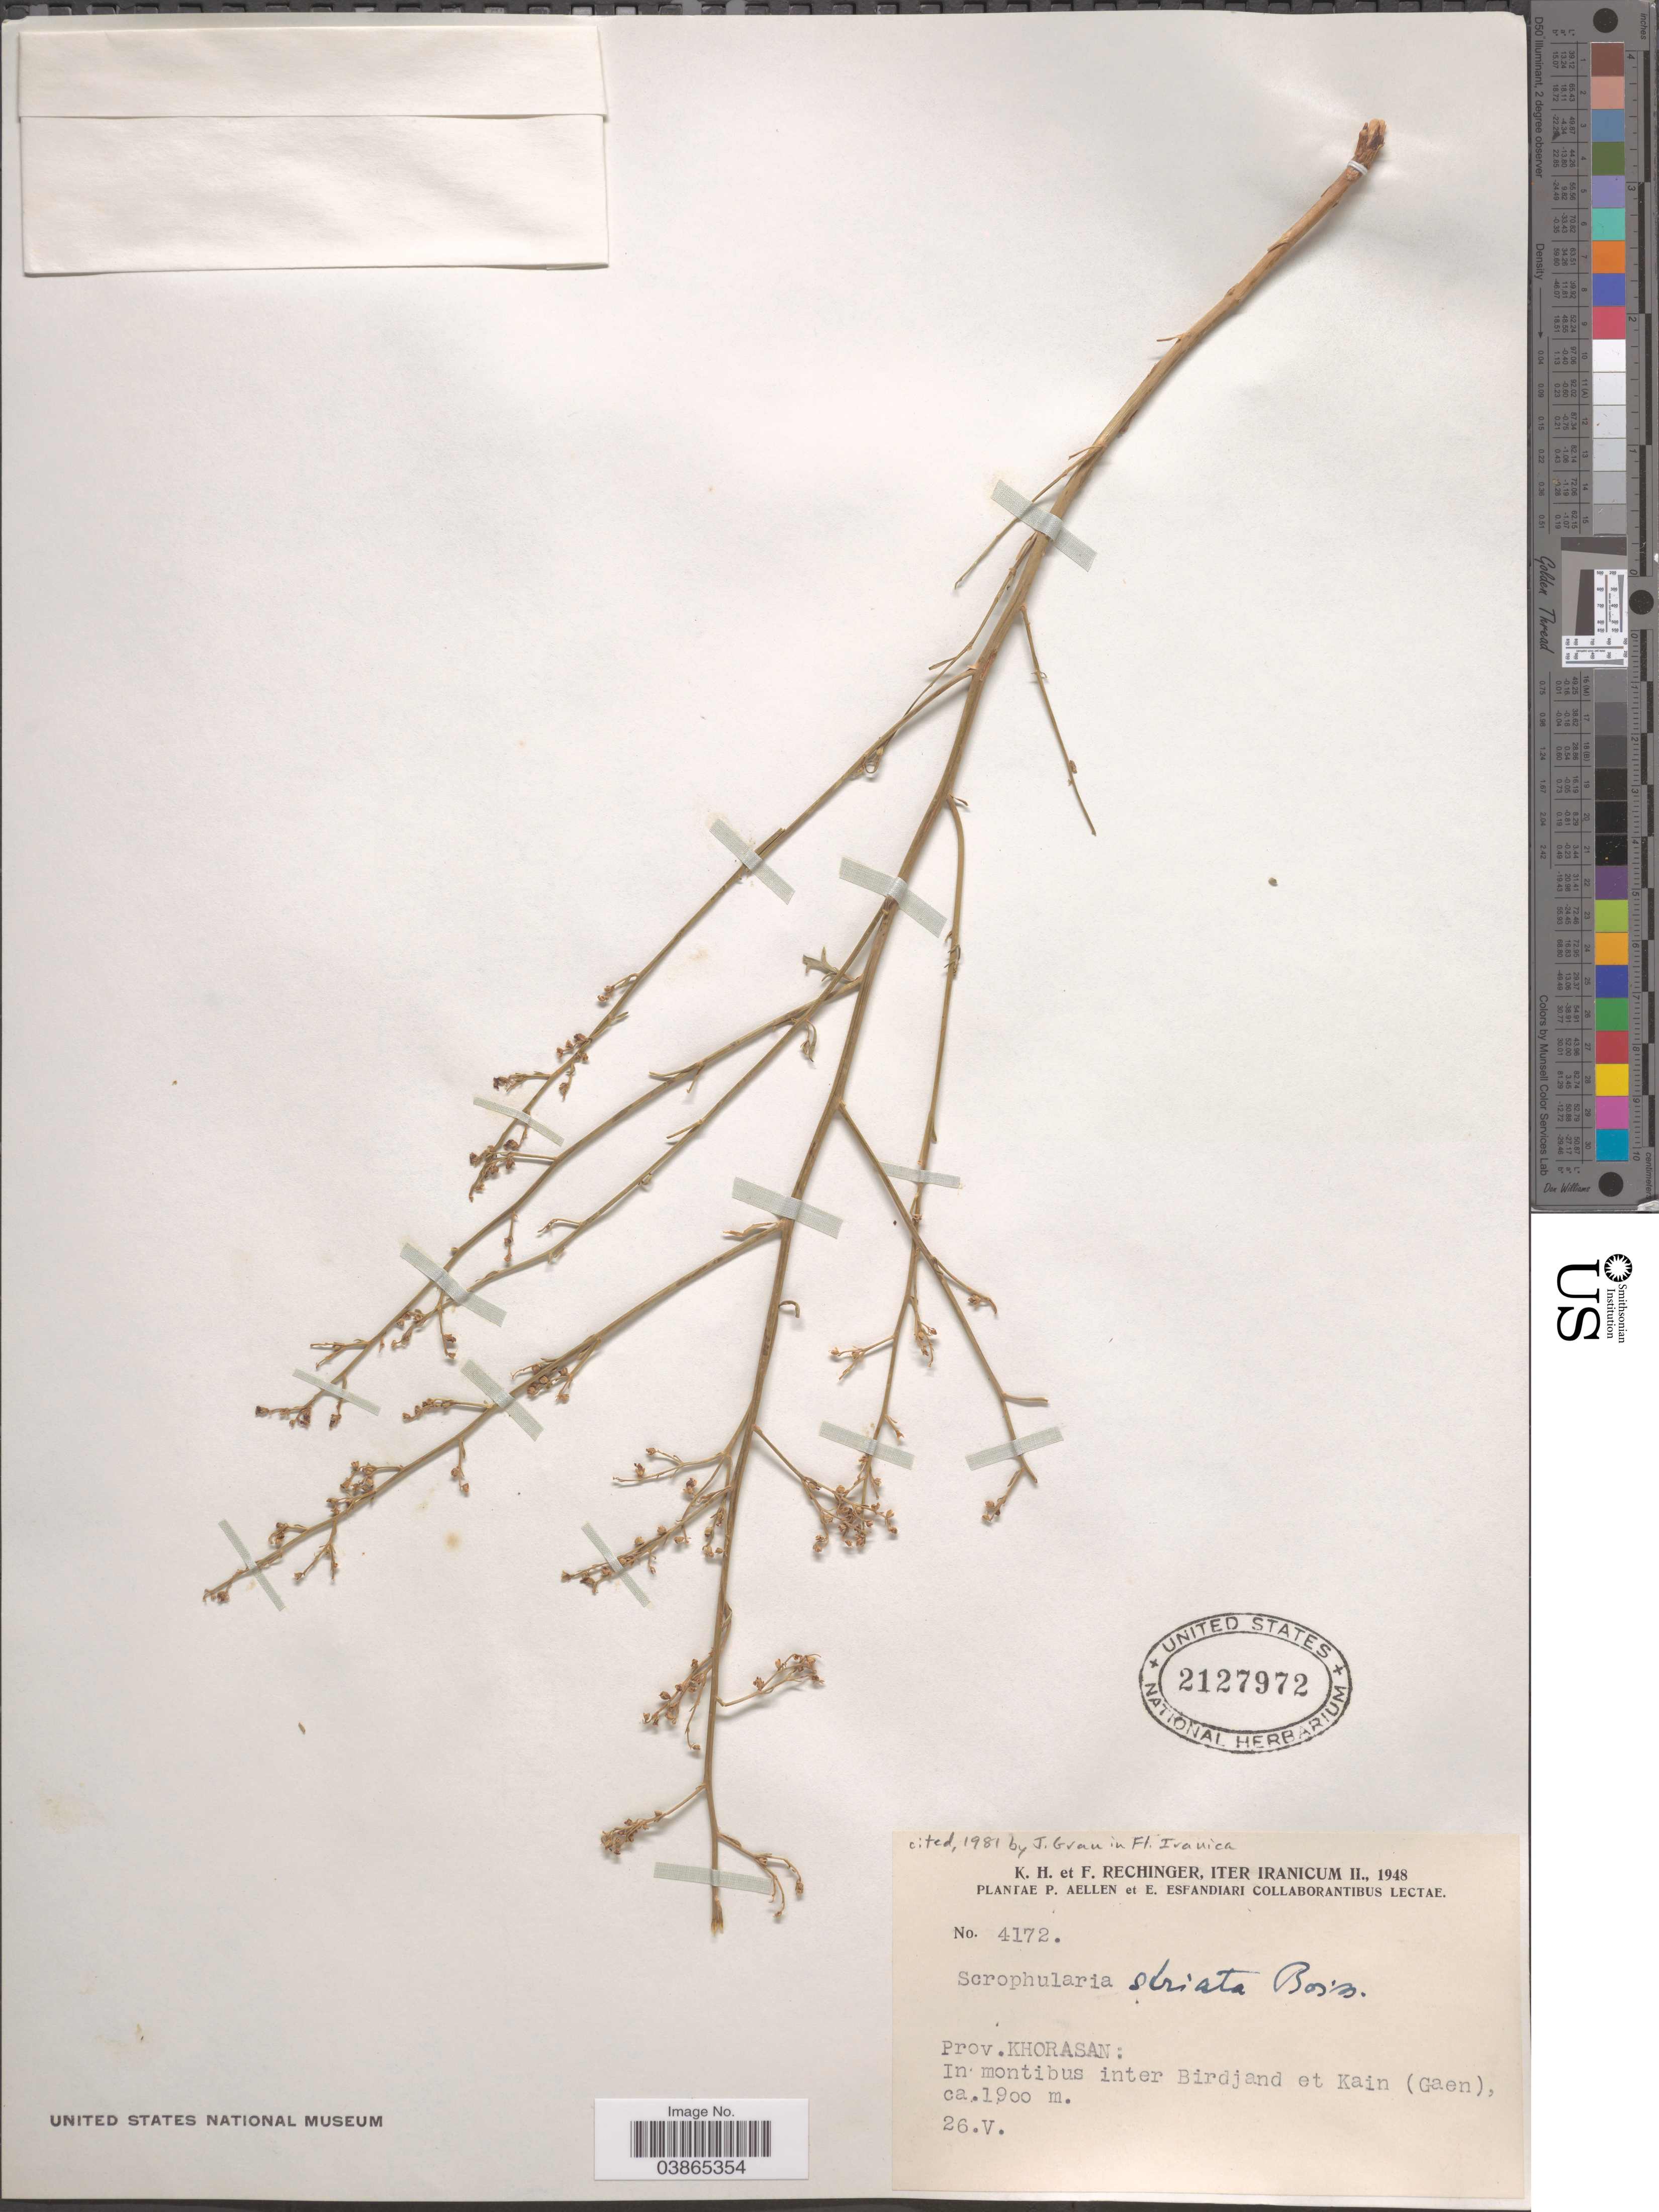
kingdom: Plantae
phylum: Tracheophyta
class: Magnoliopsida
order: Lamiales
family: Scrophulariaceae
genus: Scrophularia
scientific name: Scrophularia striata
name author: Boiss.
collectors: K. H. Rechinger & F. Rechinger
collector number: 4172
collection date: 1948-05-26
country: Iran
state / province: Khorasan [obsolete]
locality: In montibus inter Birdjand et Kain (Gaen).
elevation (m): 1900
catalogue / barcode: US 2127972